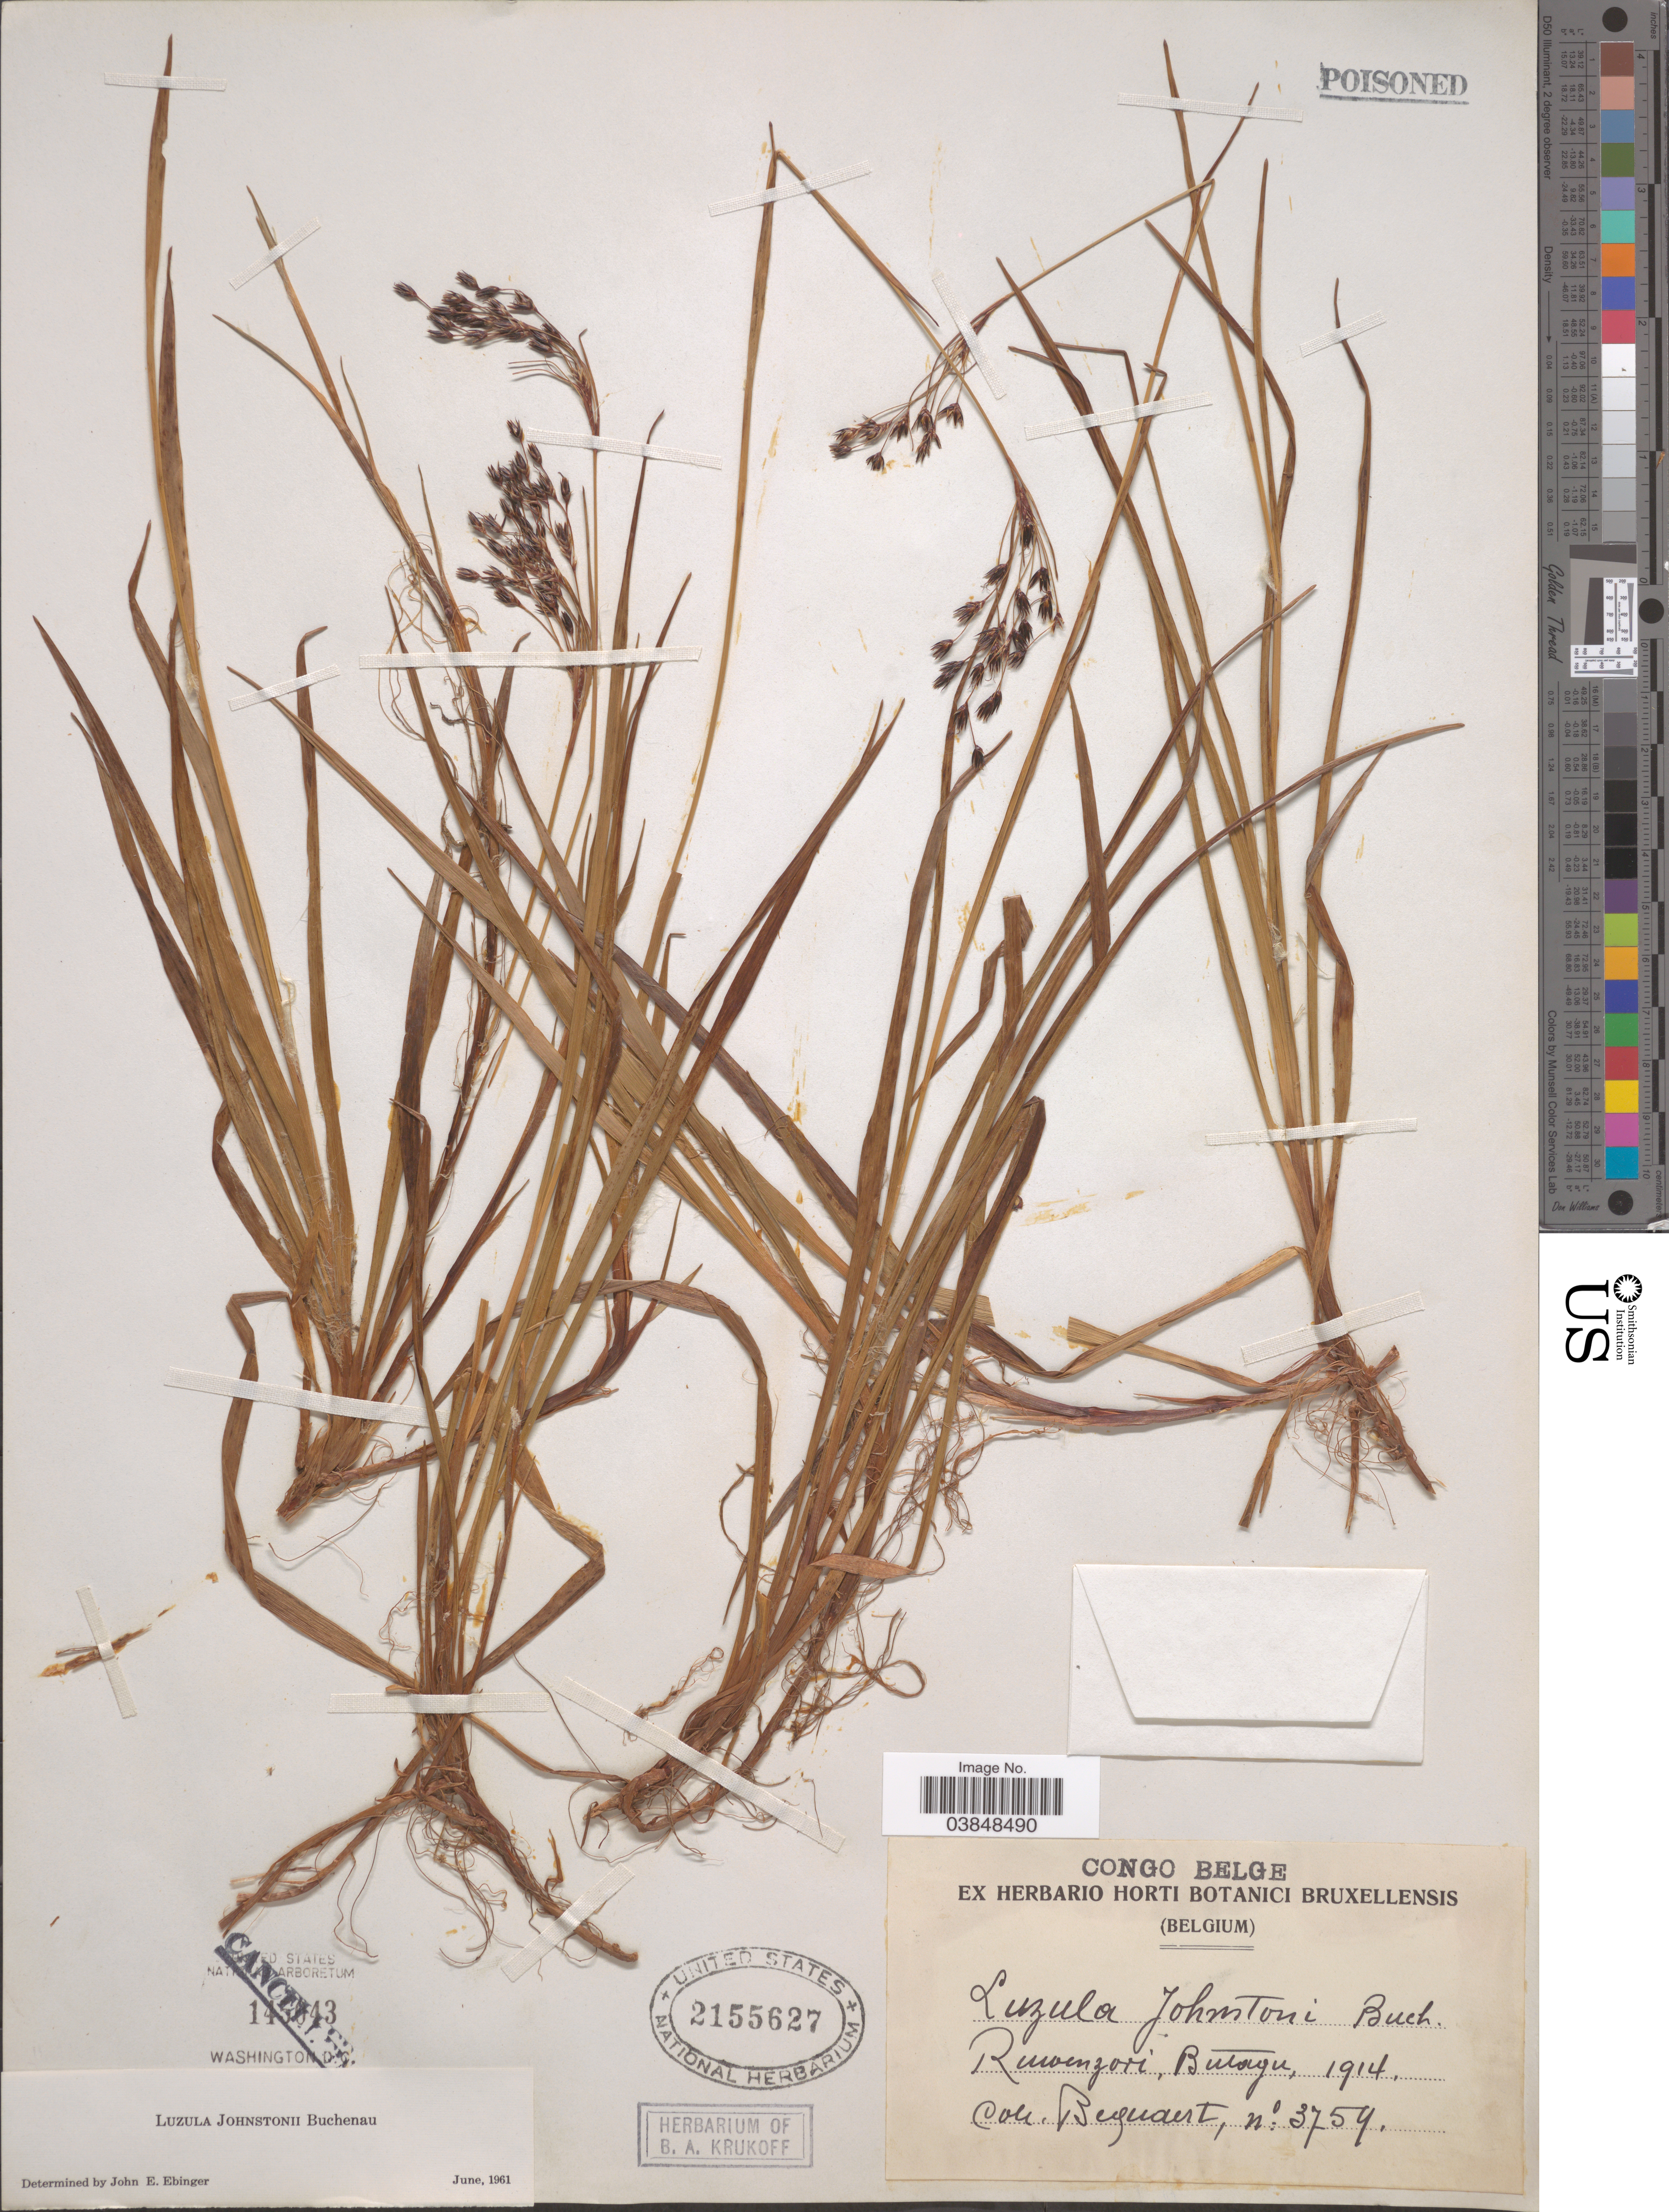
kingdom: Plantae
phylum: Tracheophyta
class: Liliopsida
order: Poales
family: Juncaceae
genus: Luzula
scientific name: Luzula johnstonii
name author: Buchenau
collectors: Bequaert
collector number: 3754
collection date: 1914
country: Congo, Democratic Republic of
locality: Congo Belge. Rwenzori, Butayu.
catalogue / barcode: US 2155627